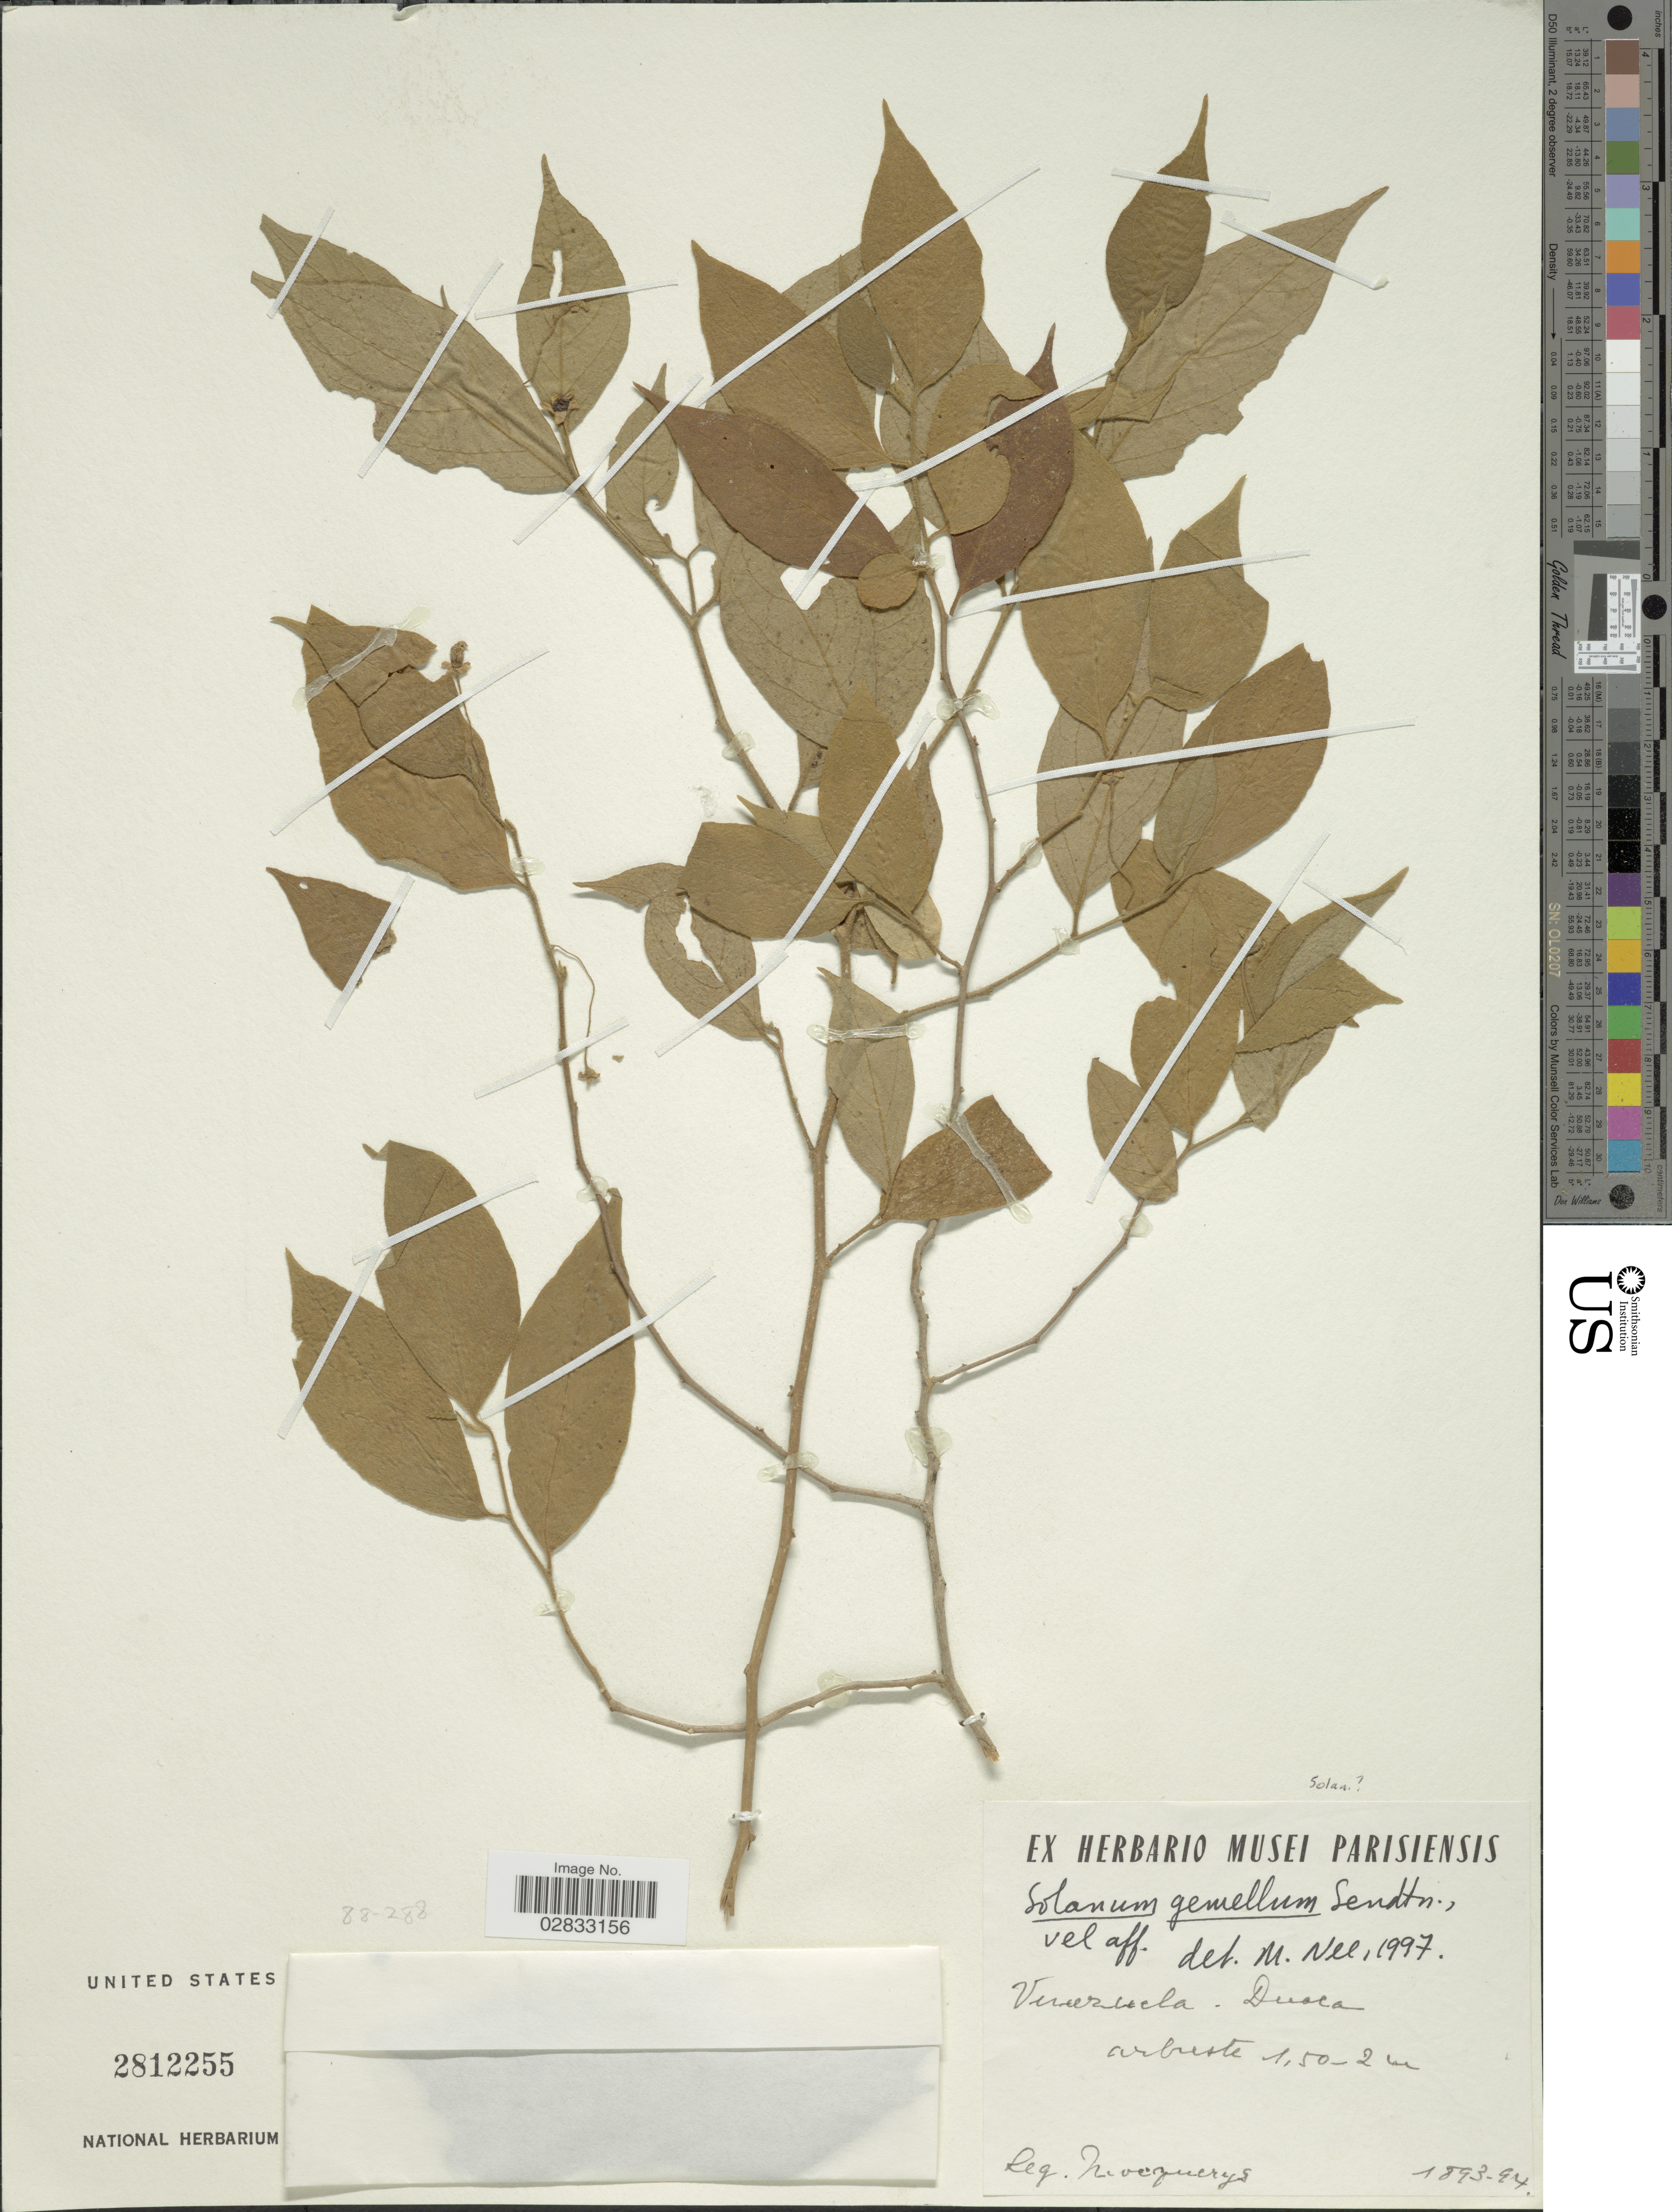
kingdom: Plantae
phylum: Tracheophyta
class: Magnoliopsida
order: Solanales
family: Solanaceae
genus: Solanum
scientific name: Solanum gemellum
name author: Mart. ex Sendtn.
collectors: A. Mocquerys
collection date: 1893/1894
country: Venezuela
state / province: Lara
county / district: Crespo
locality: Duaca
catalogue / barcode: US 2812255